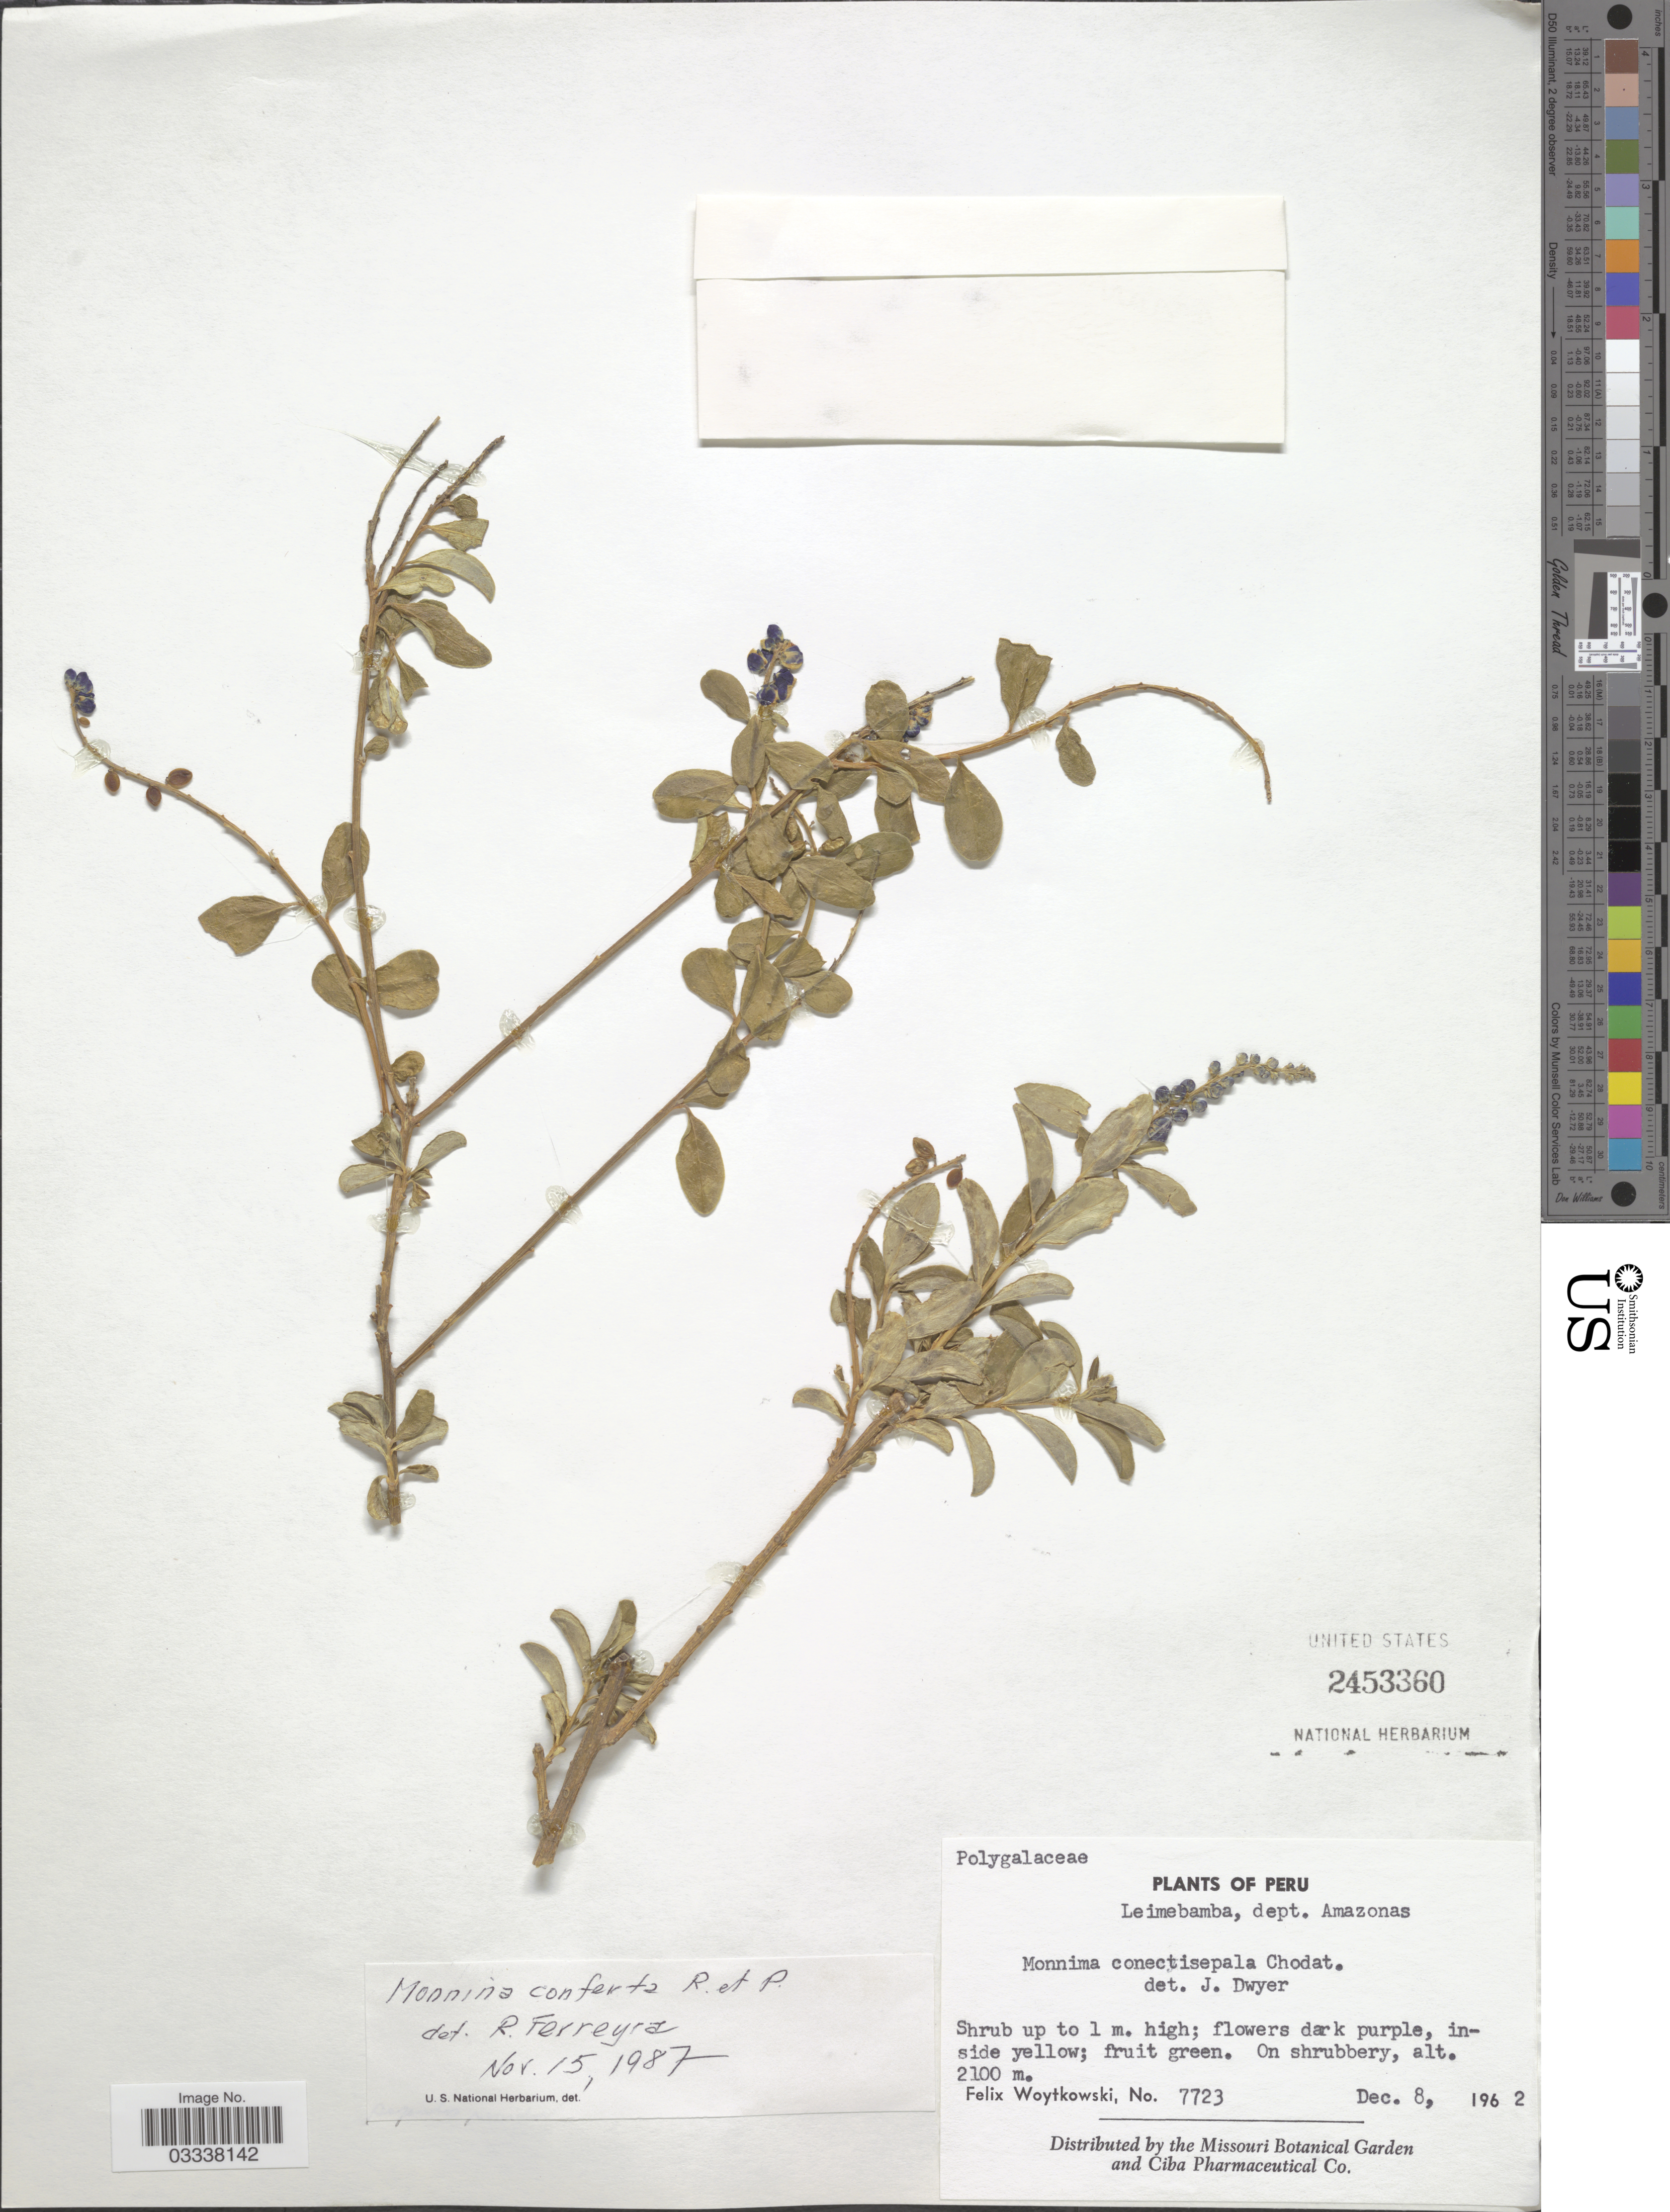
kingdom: Plantae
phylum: Tracheophyta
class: Magnoliopsida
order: Fabales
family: Polygalaceae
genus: Monnina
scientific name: Monnina conferta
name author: Ruiz & Pav.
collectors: F. Woytkowski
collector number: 7723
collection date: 1962-12-08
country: Peru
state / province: Amazonas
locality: Leimebamba, dept. Amazonas. On shrubbery.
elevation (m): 2100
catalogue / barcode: US 2453360